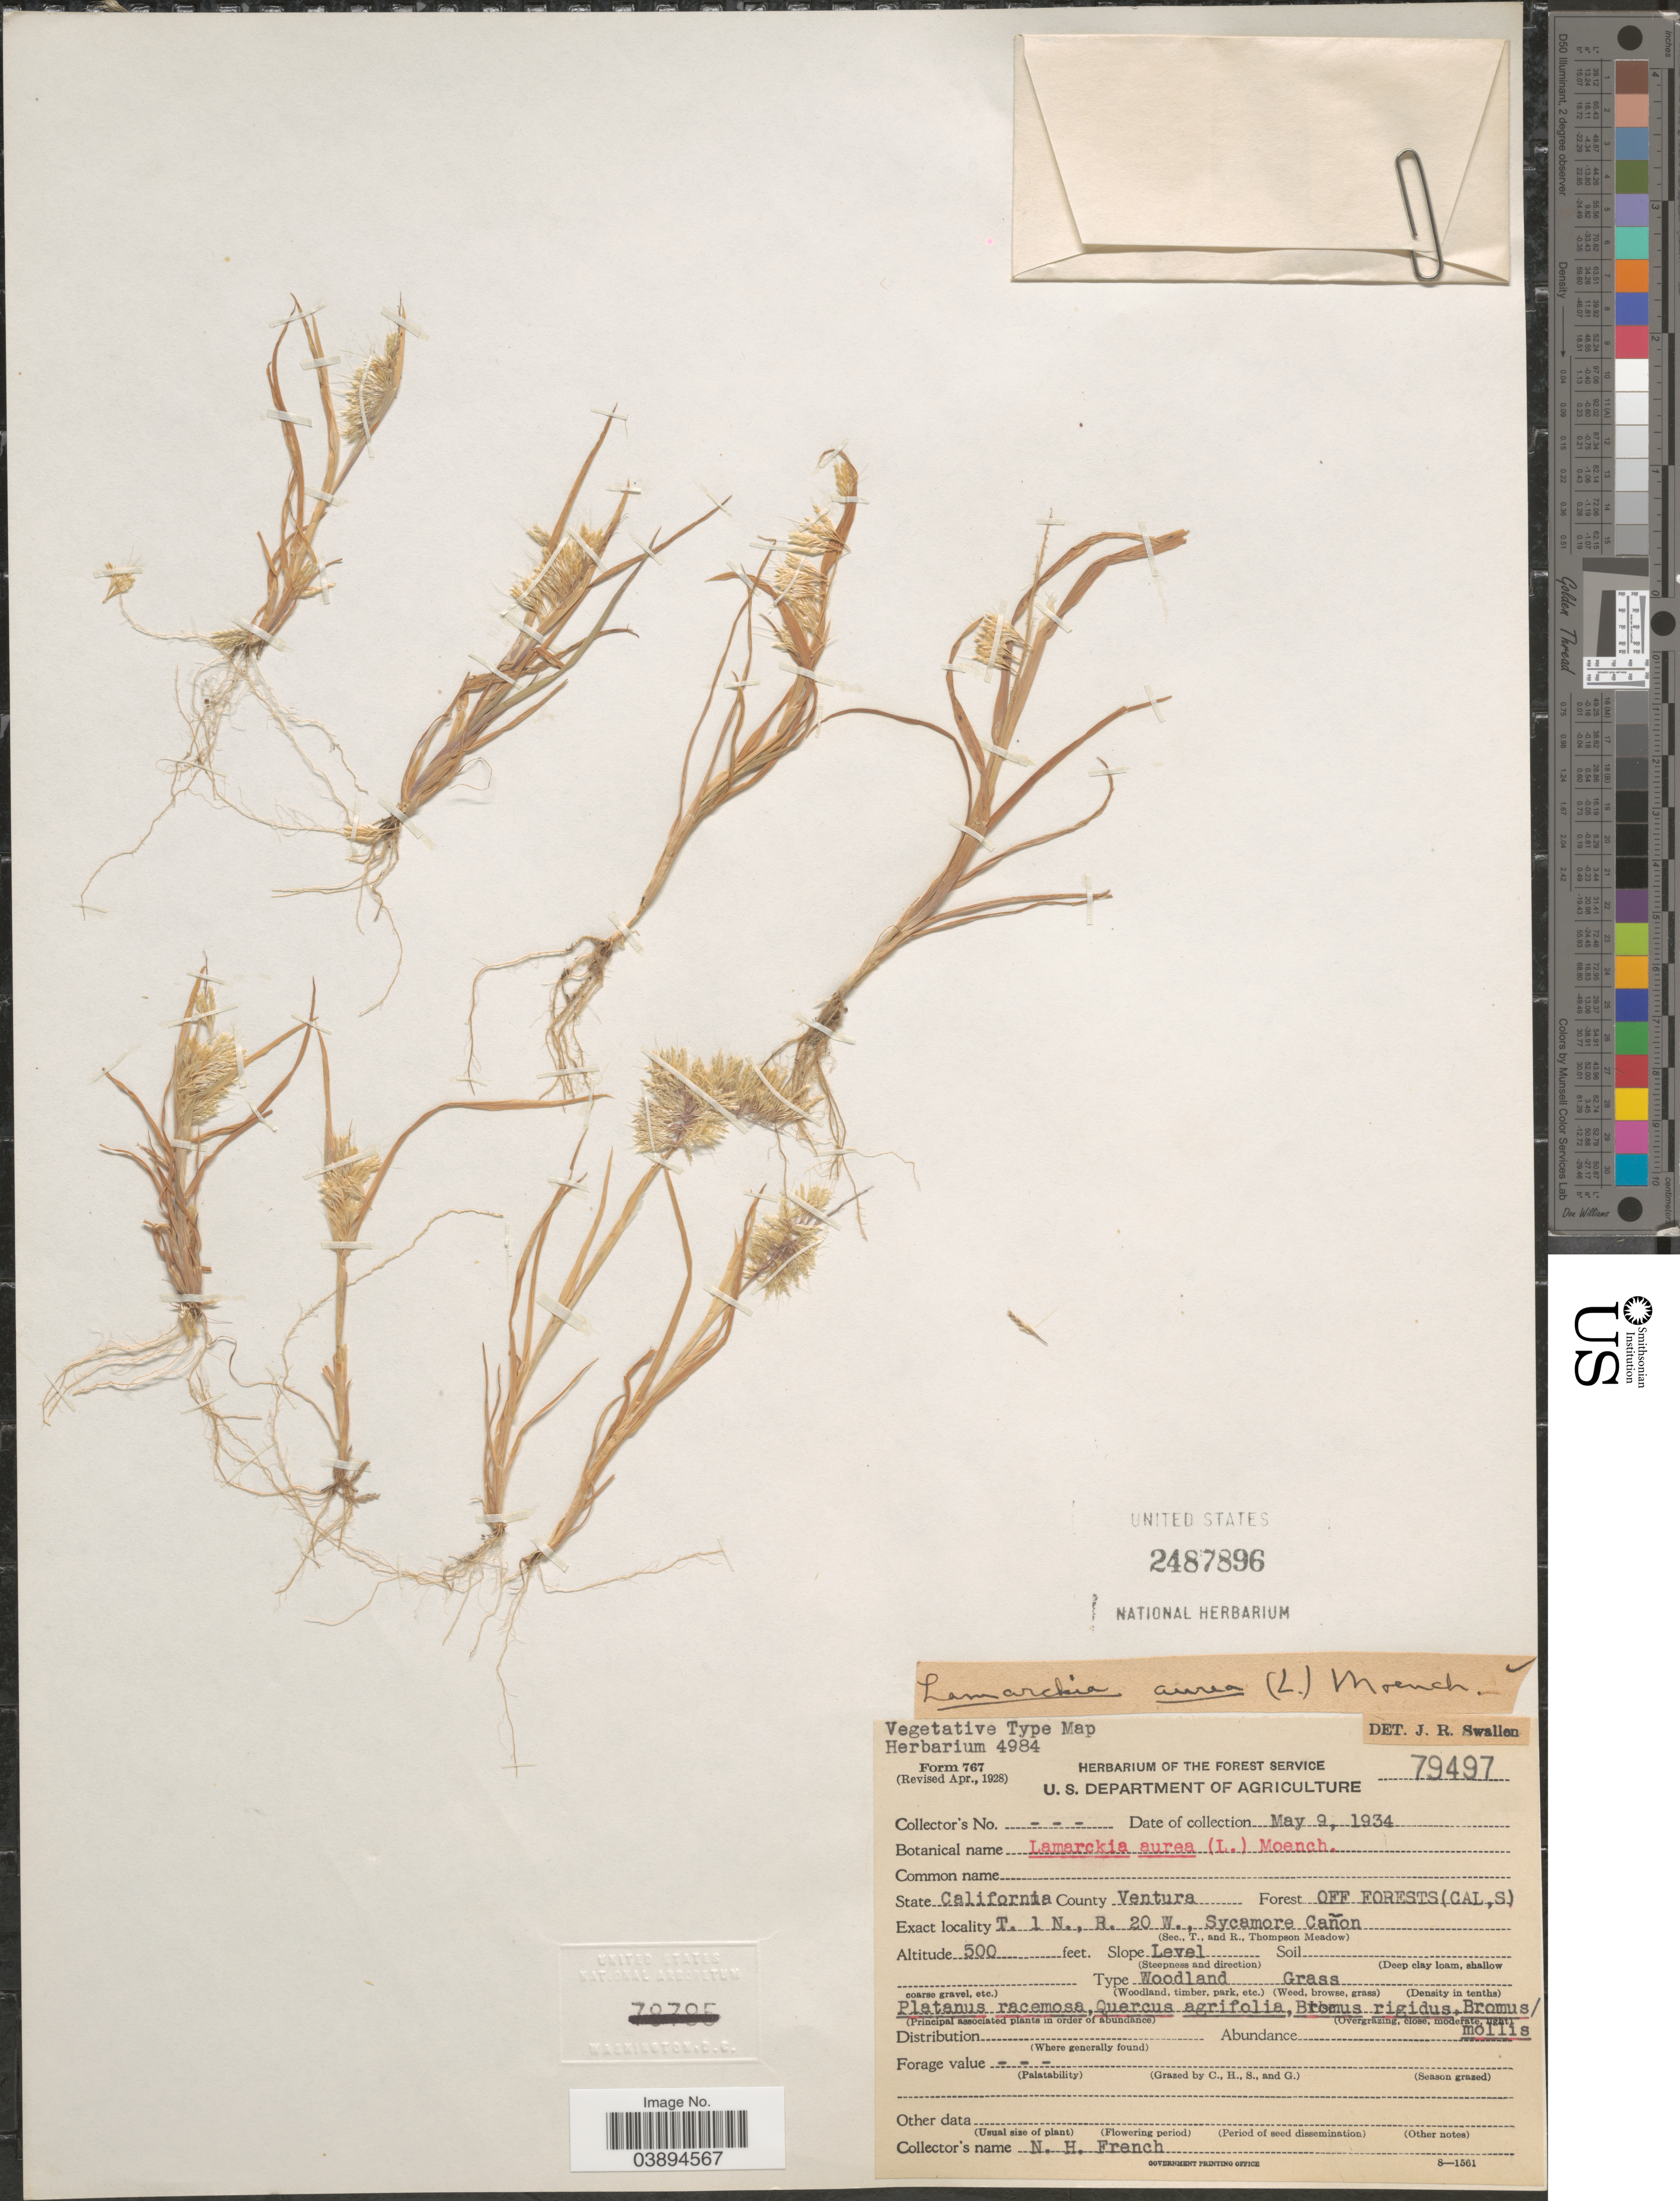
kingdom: Plantae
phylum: Tracheophyta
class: Liliopsida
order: Poales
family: Poaceae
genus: Lamarckia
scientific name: Lamarckia aurea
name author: (L.) Moench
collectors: N. French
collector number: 79497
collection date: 1934-05-09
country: United States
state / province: California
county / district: Ventura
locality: County Ventura. Forest Off Forests(Cal, S). T. 1 N., R. 20 W. , Sycamore Cañon.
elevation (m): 152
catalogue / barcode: US 2487896